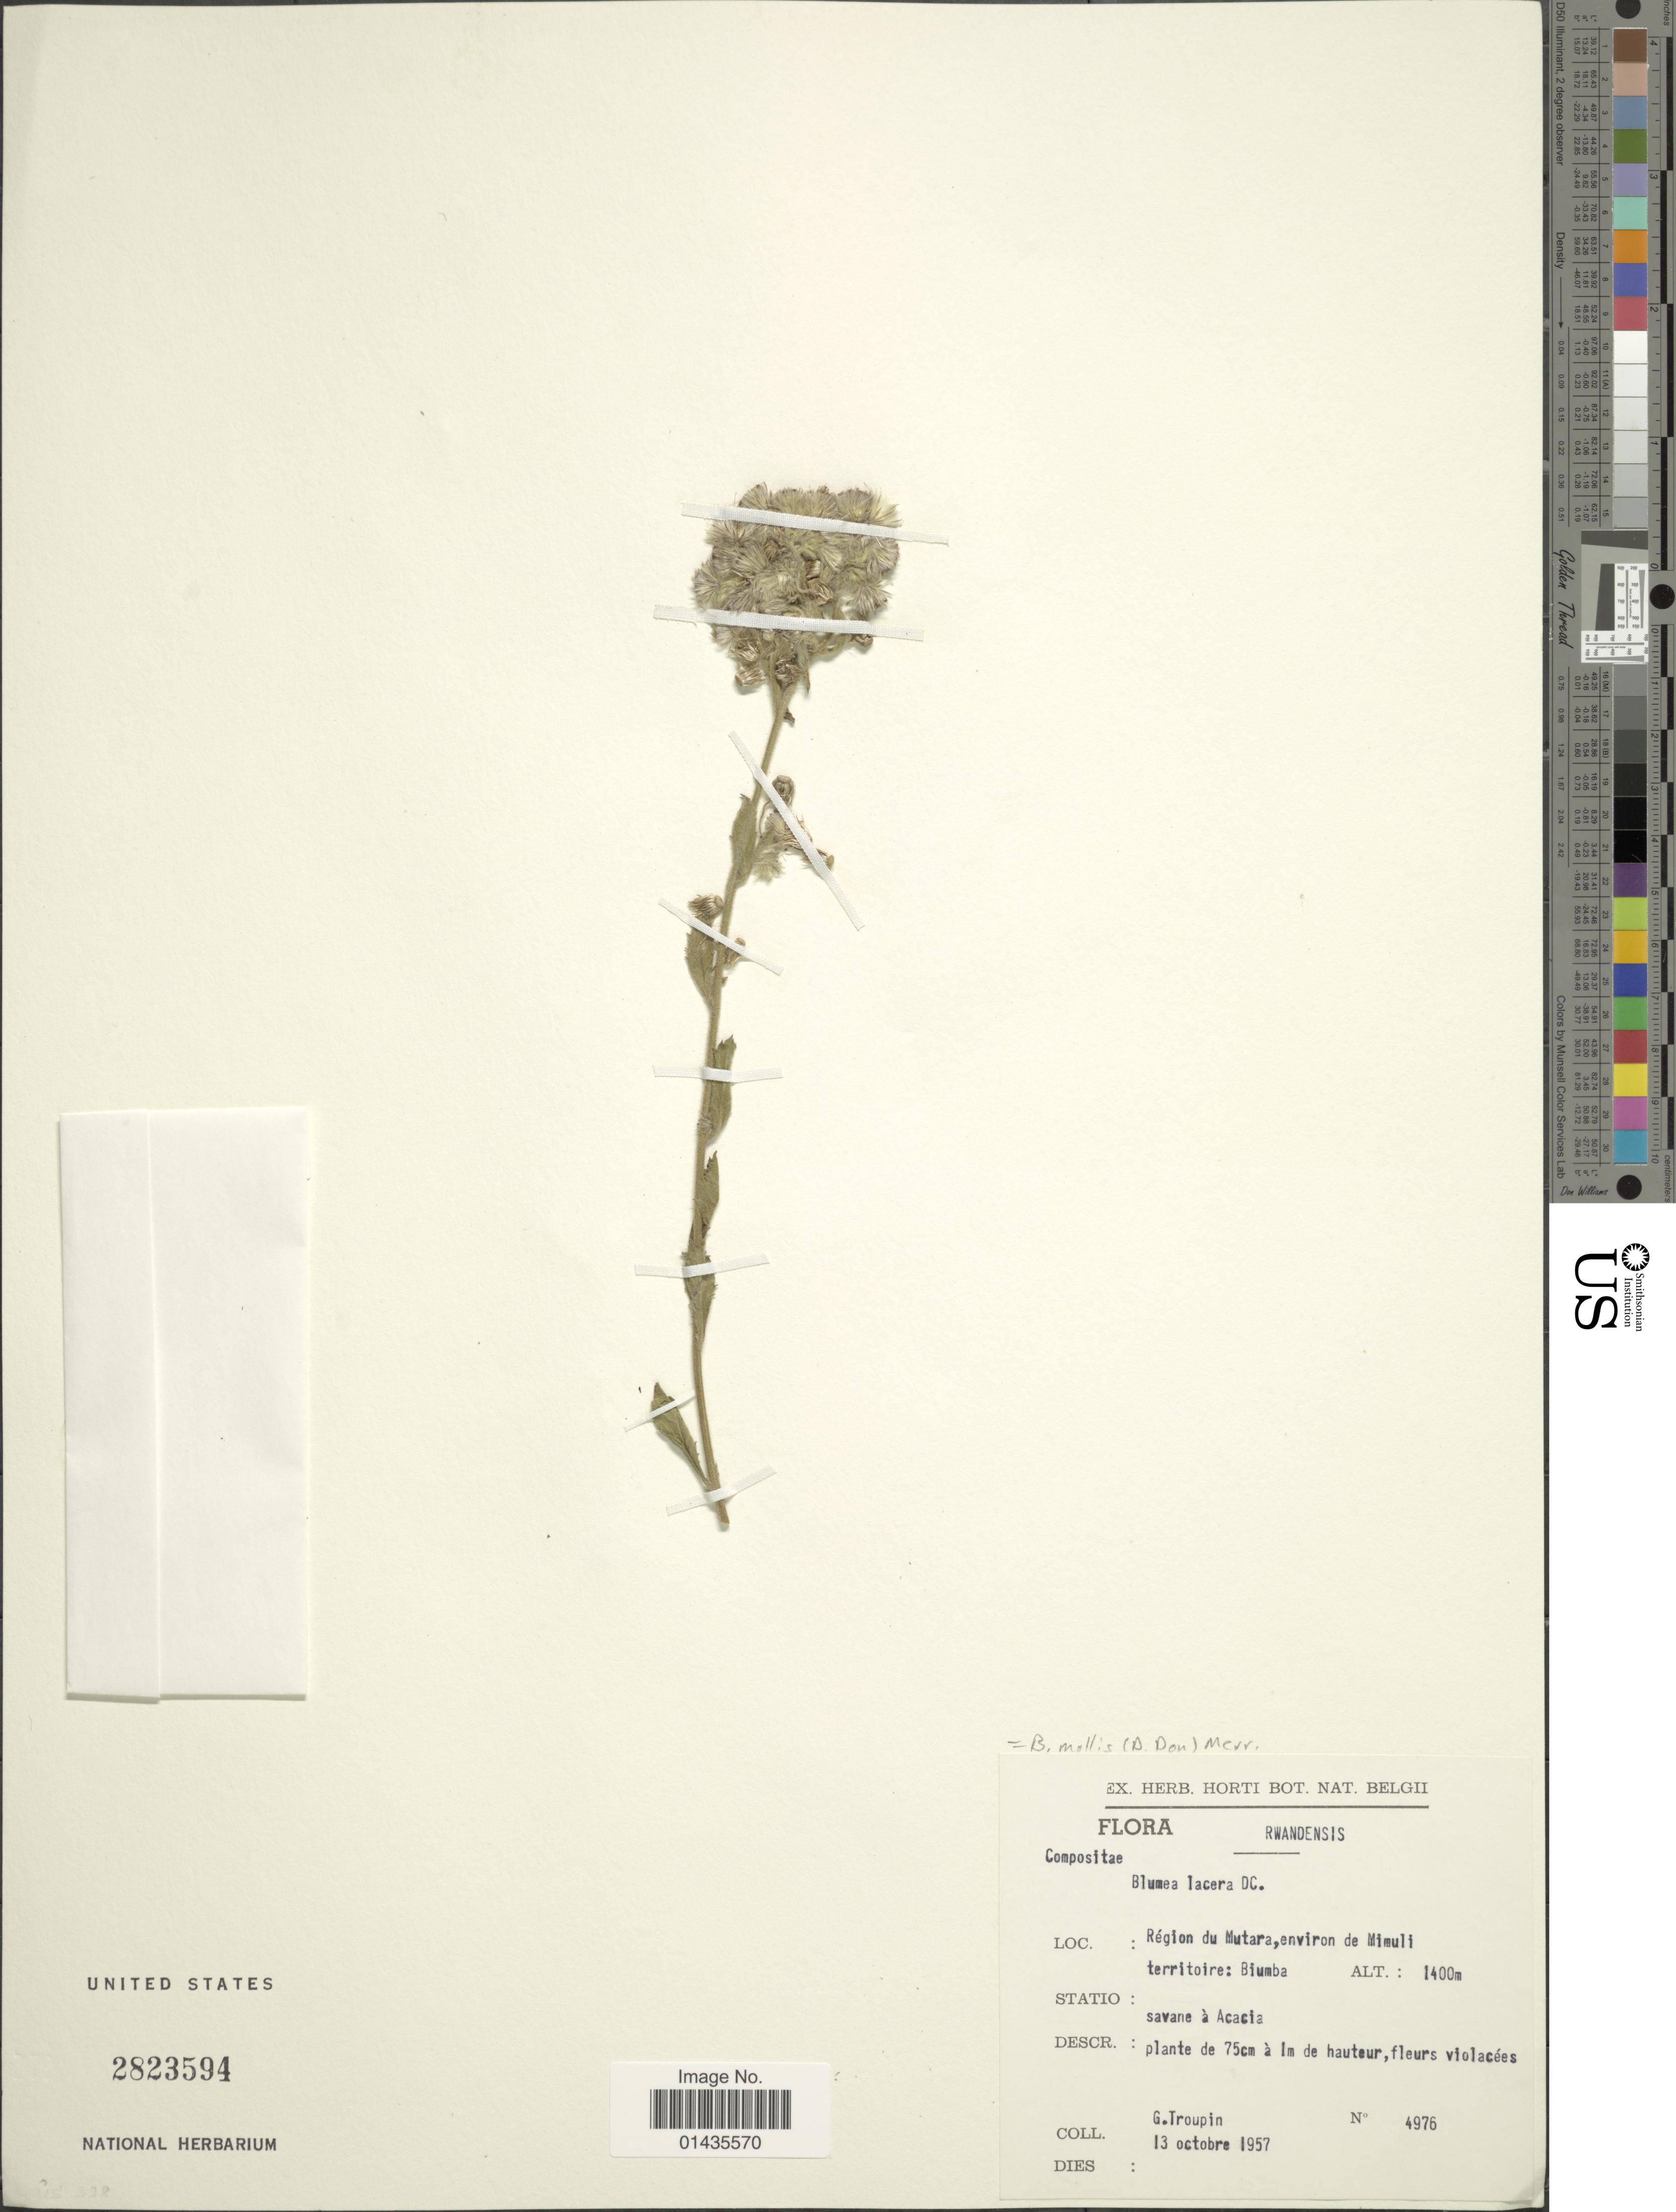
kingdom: Plantae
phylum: Tracheophyta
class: Magnoliopsida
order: Asterales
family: Asteraceae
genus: Blumea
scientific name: Blumea mollis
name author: (D. Don) Merr.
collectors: G. Troupin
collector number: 4976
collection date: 1957-10-13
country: Rwanda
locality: Region du Mutara, environ de Mimuli territoire Biumba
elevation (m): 1400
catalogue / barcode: US 2823594